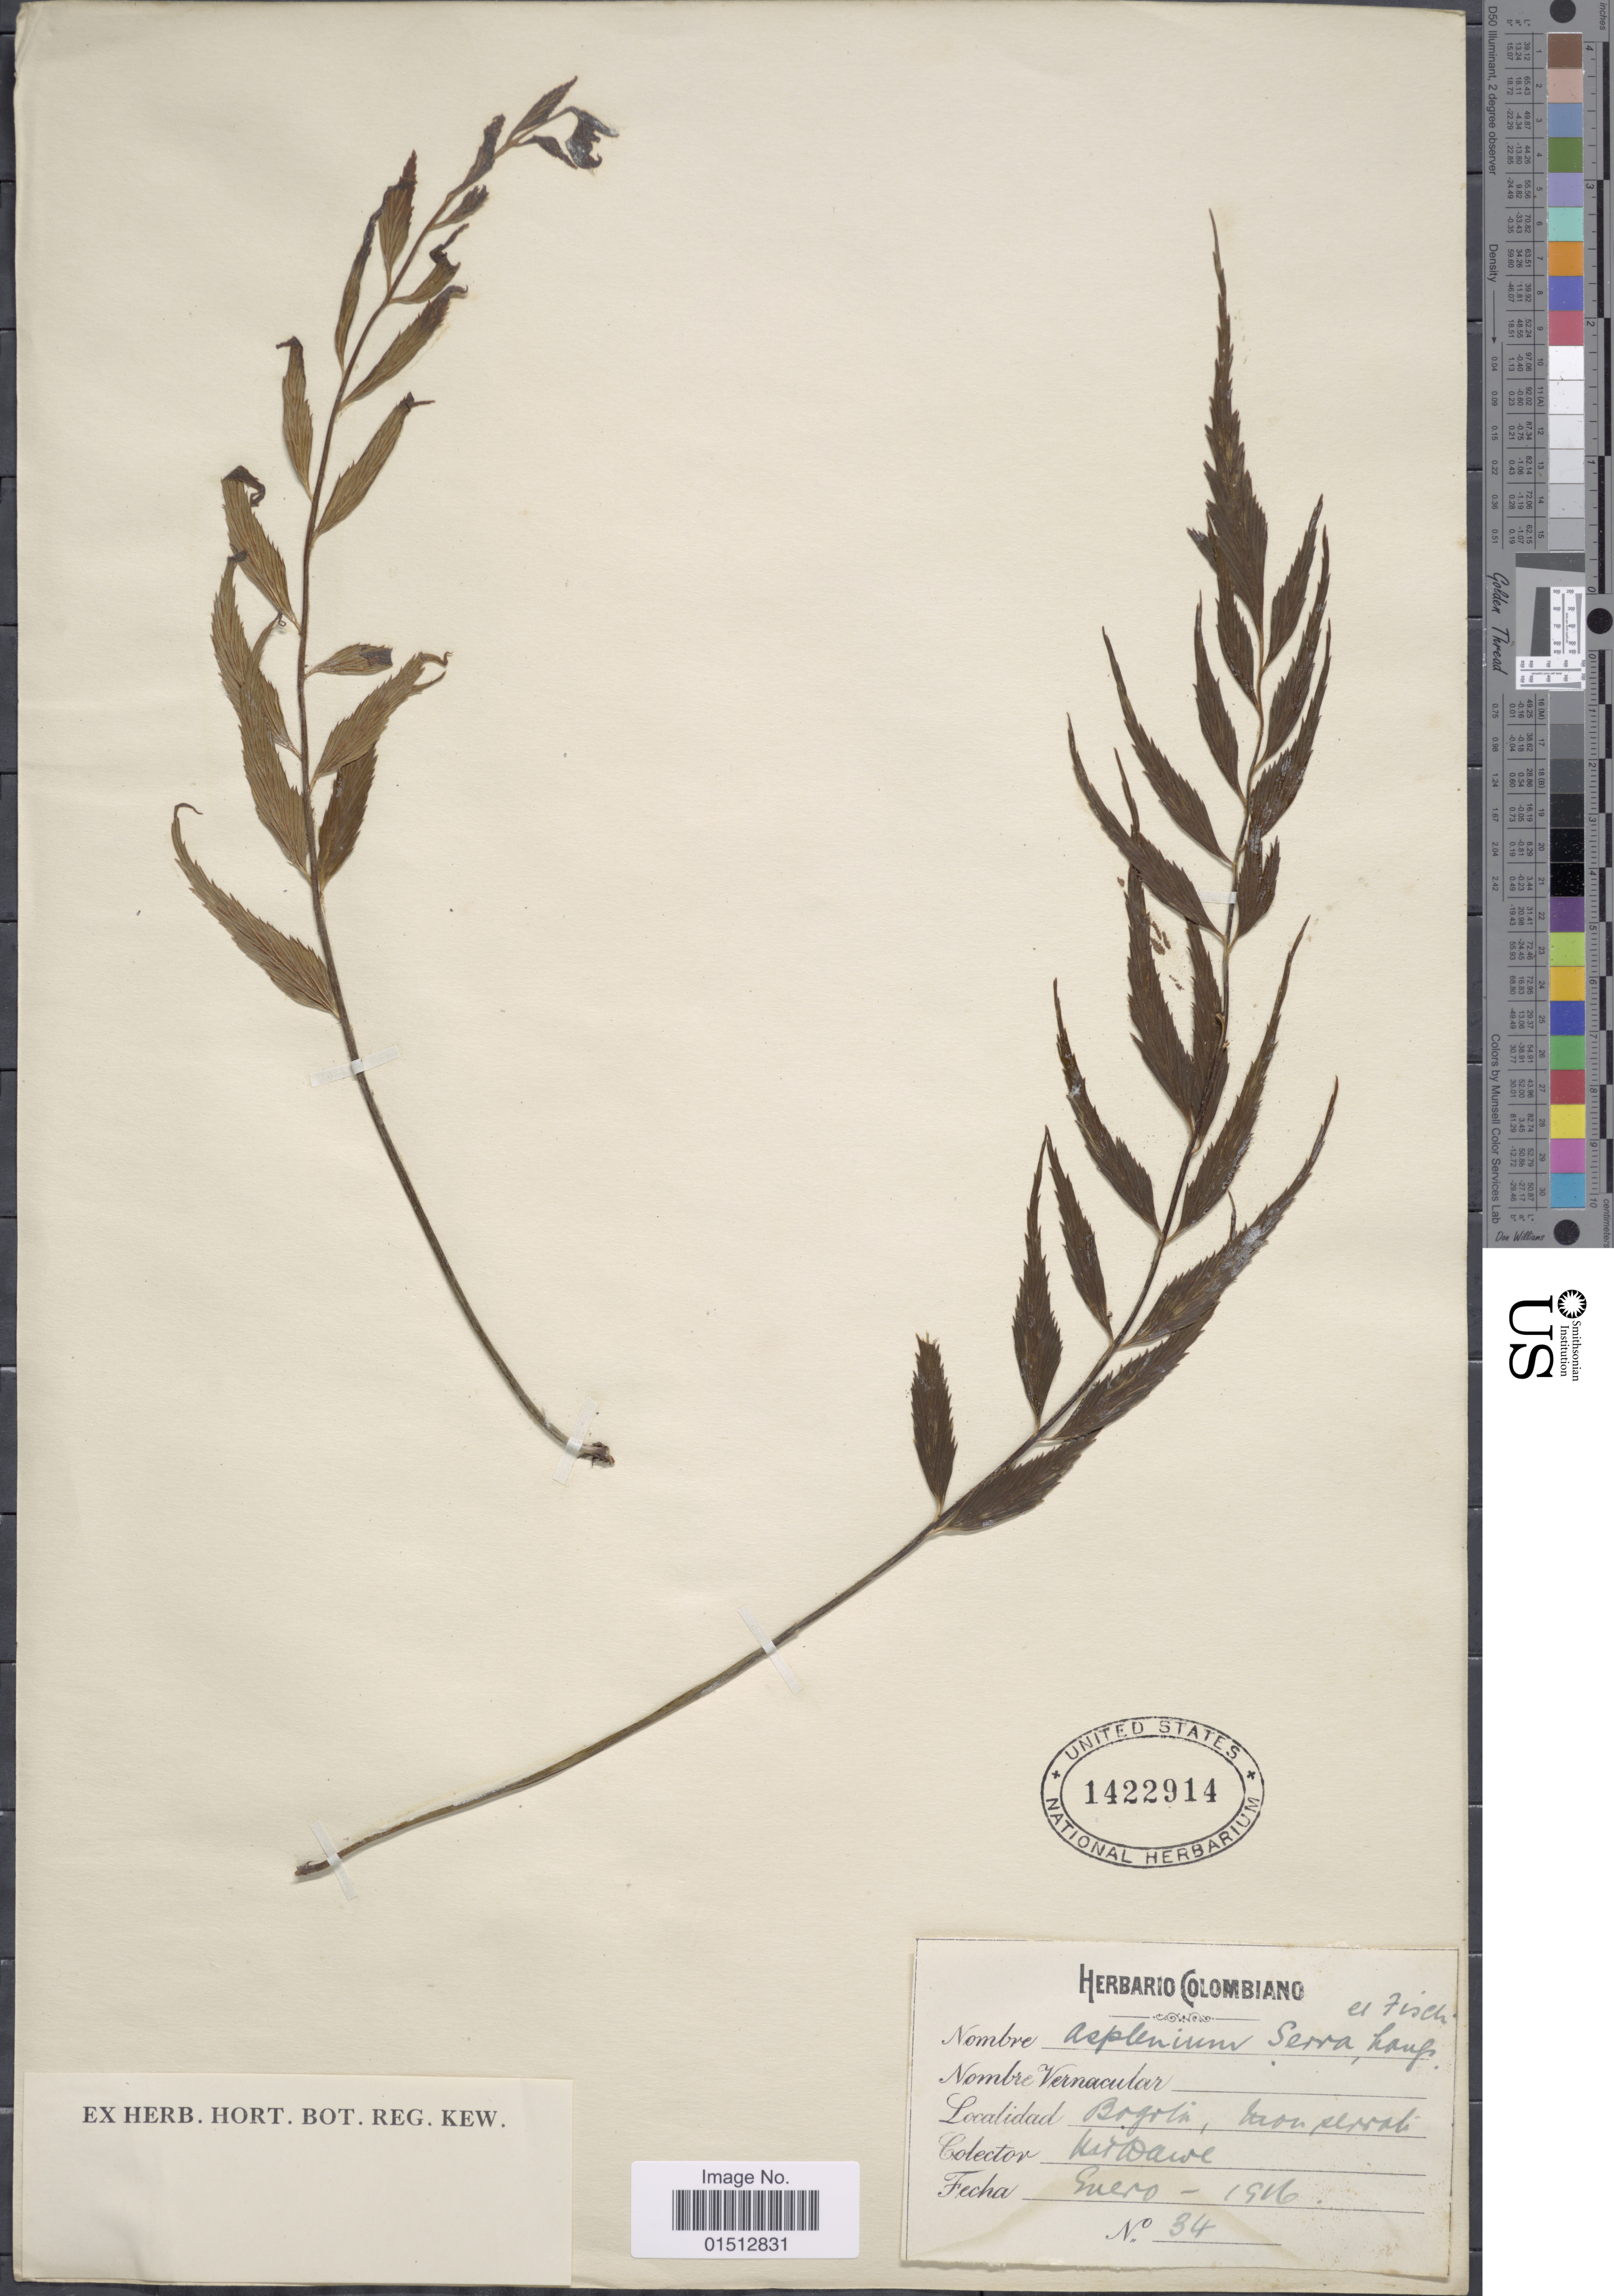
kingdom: Plantae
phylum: Tracheophyta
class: Polypodiopsida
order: Polypodiales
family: Aspleniaceae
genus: Asplenium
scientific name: Asplenium serra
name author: Langsd. & Fisch.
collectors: M. T. Dawe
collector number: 34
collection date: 1916-01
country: Colombia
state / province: Bogota D.C.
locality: Bogota, Monserrate.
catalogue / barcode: US 1422914